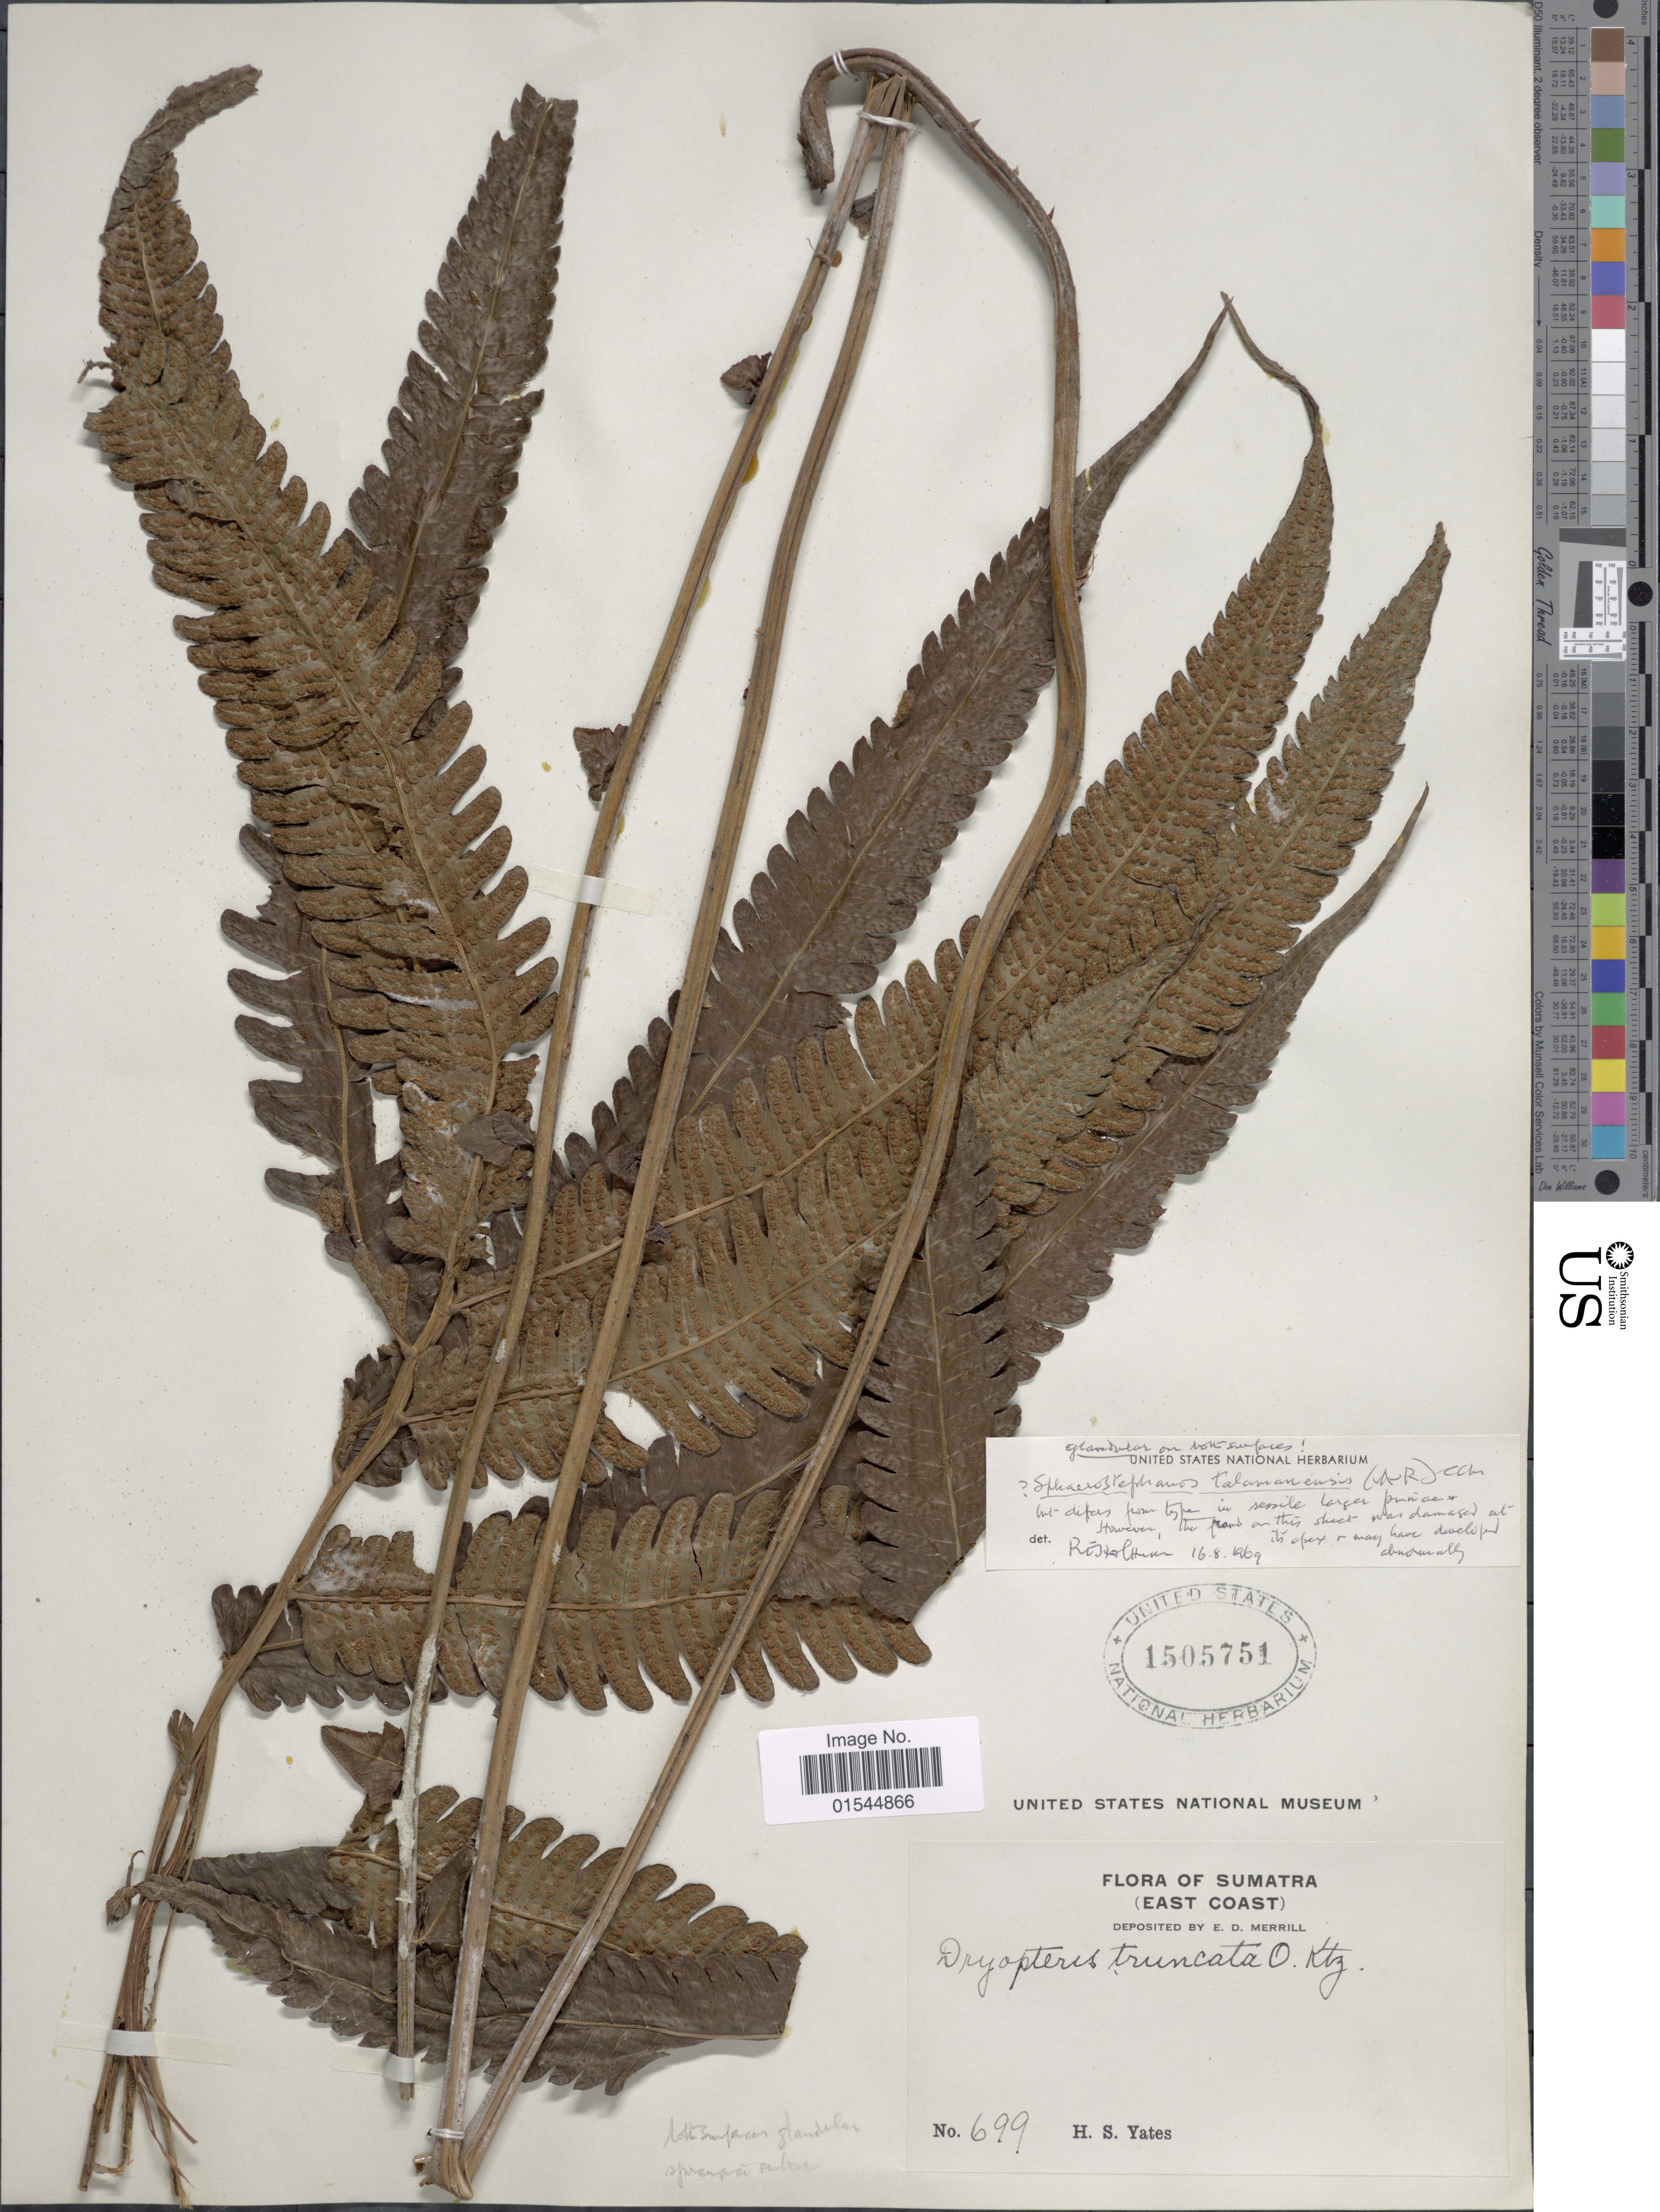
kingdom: Plantae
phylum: Tracheophyta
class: Polypodiopsida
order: Polypodiales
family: Thelypteridaceae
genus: Sphaerostephanos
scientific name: Sphaerostephanos eminens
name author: (Baker) Holttum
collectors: H. S. Yates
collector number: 699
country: Indonesia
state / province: Sumatra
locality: East Coast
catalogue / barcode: US 1505751